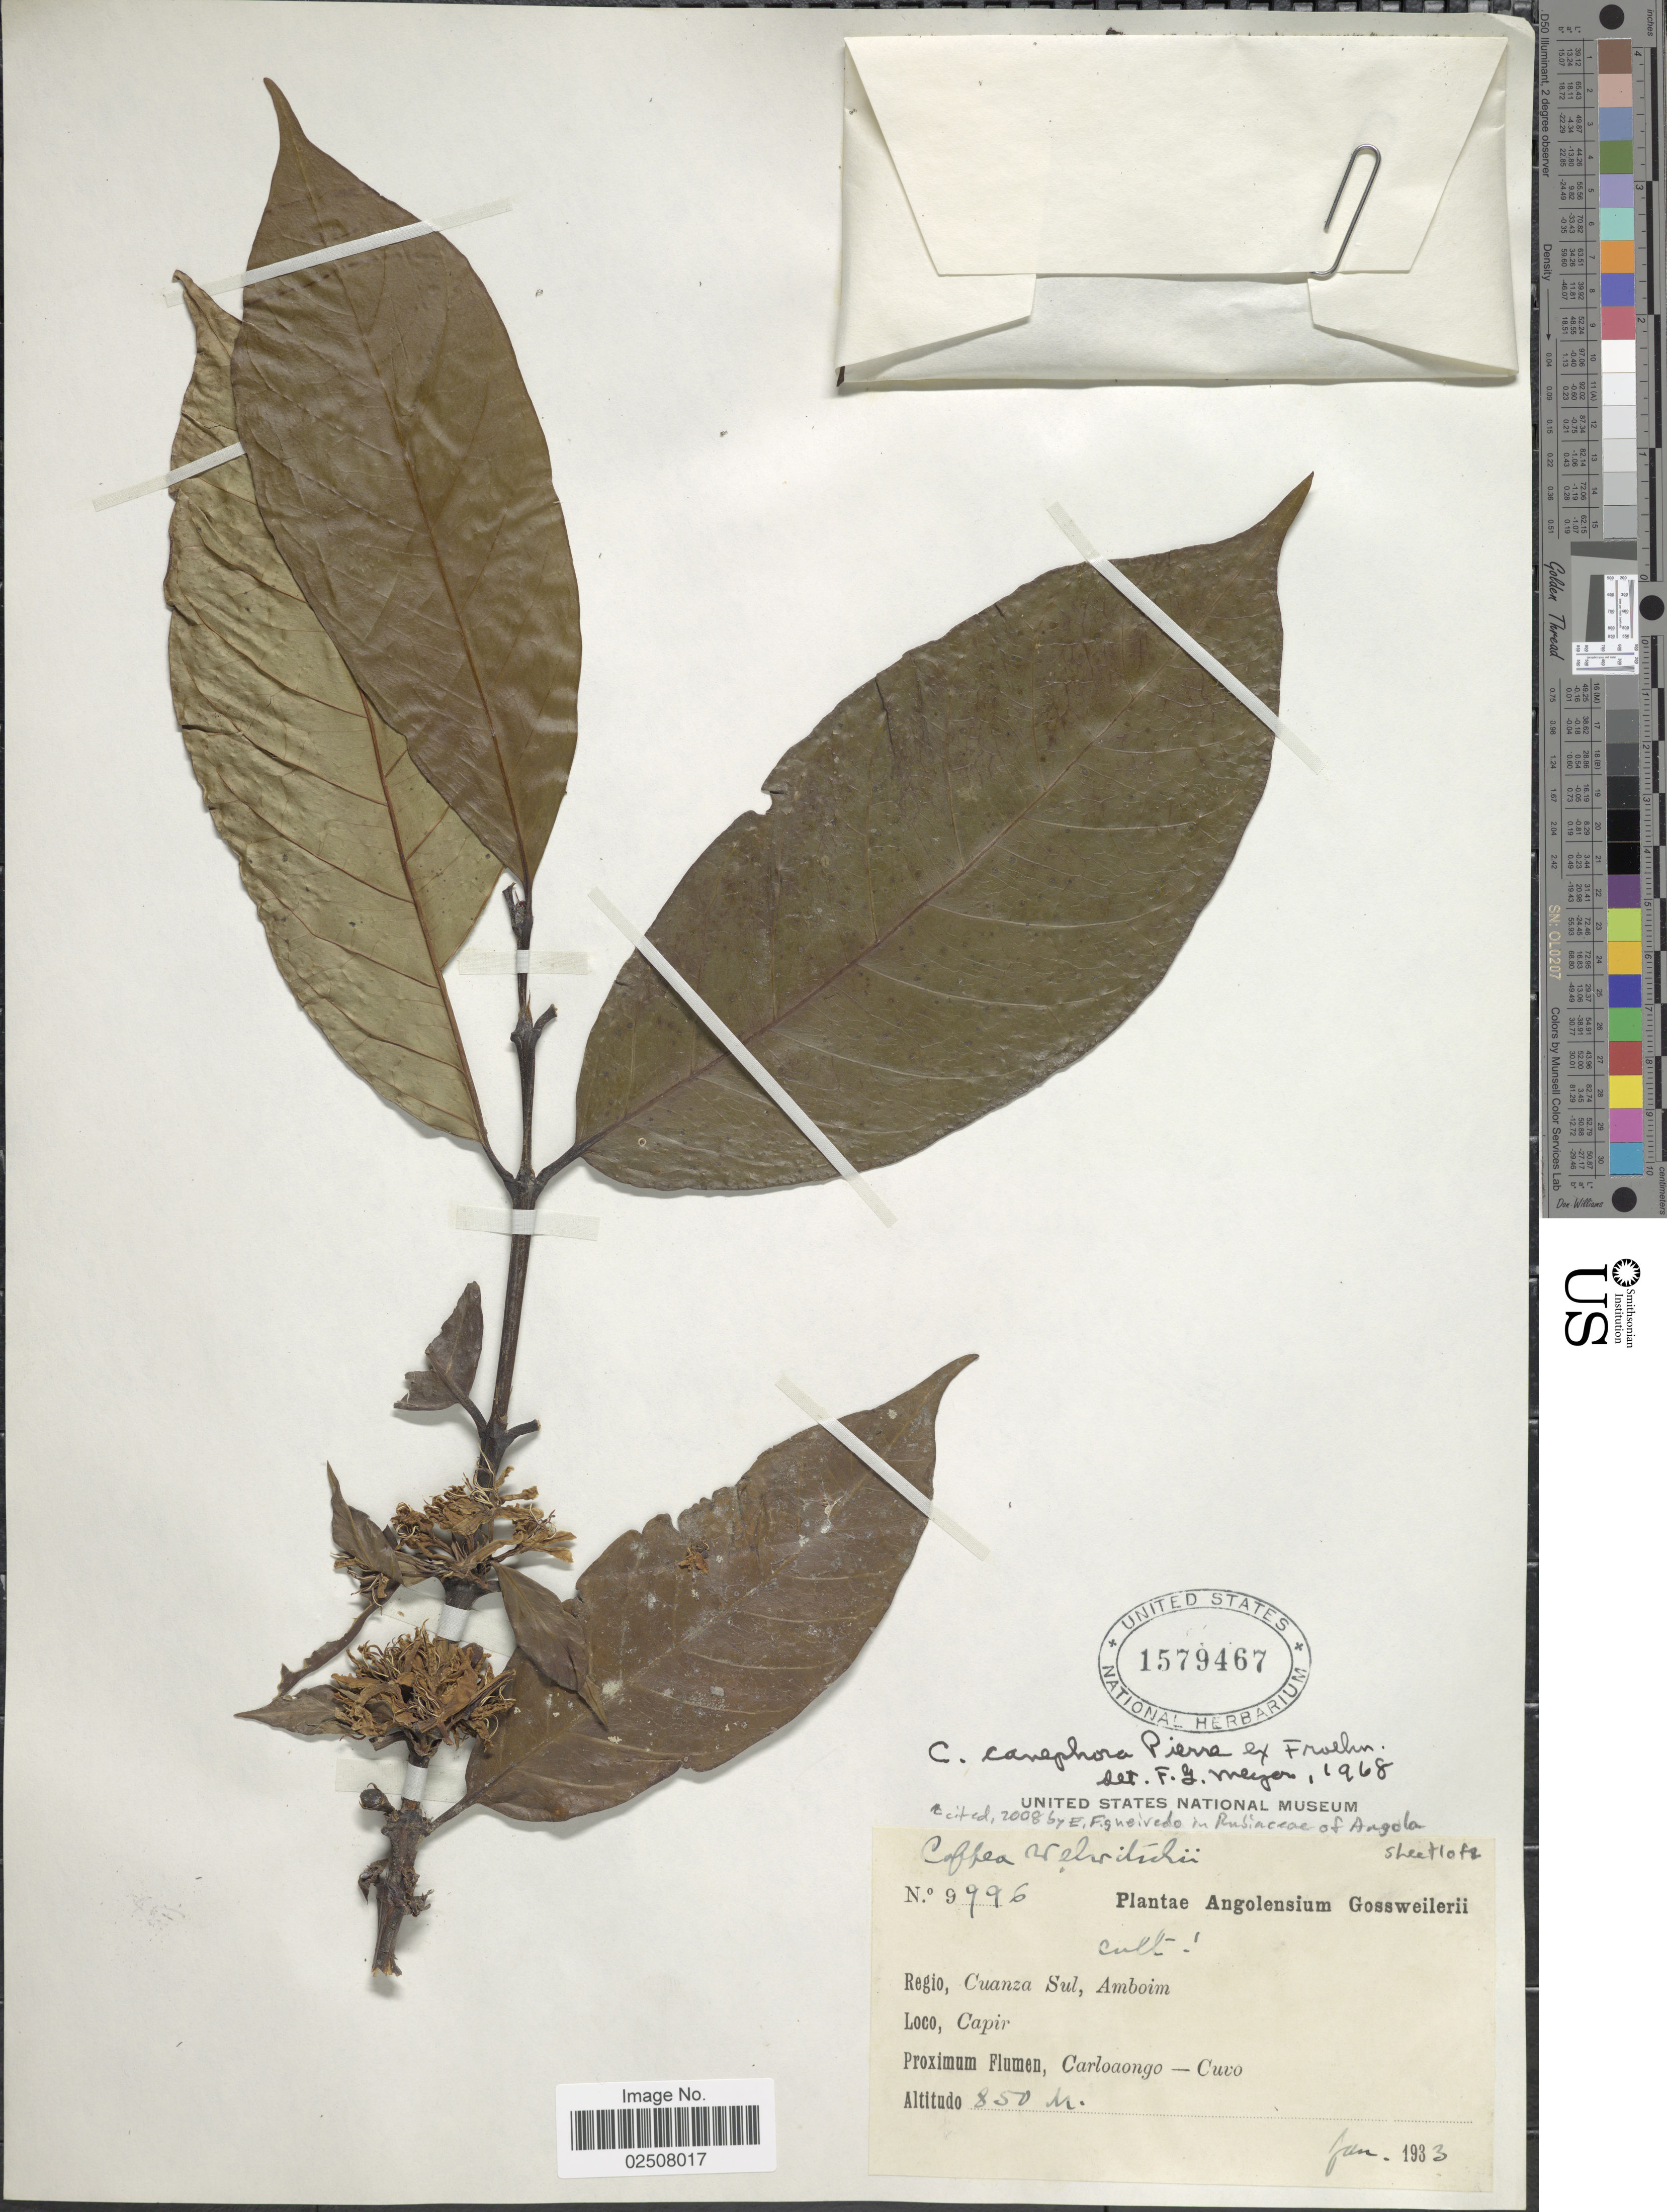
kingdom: Plantae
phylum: Tracheophyta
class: Magnoliopsida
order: Gentianales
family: Rubiaceae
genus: Coffea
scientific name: Coffea canephora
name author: Pierre ex A. Cunn.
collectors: -. Gossweiler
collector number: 9996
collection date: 1933-01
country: Angola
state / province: Cuanza Sul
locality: Regio, Cuanzu Sul, Amboim, Capir, Proximum Flumen, Carloaongo - Cuvo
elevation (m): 850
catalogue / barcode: US 1579467